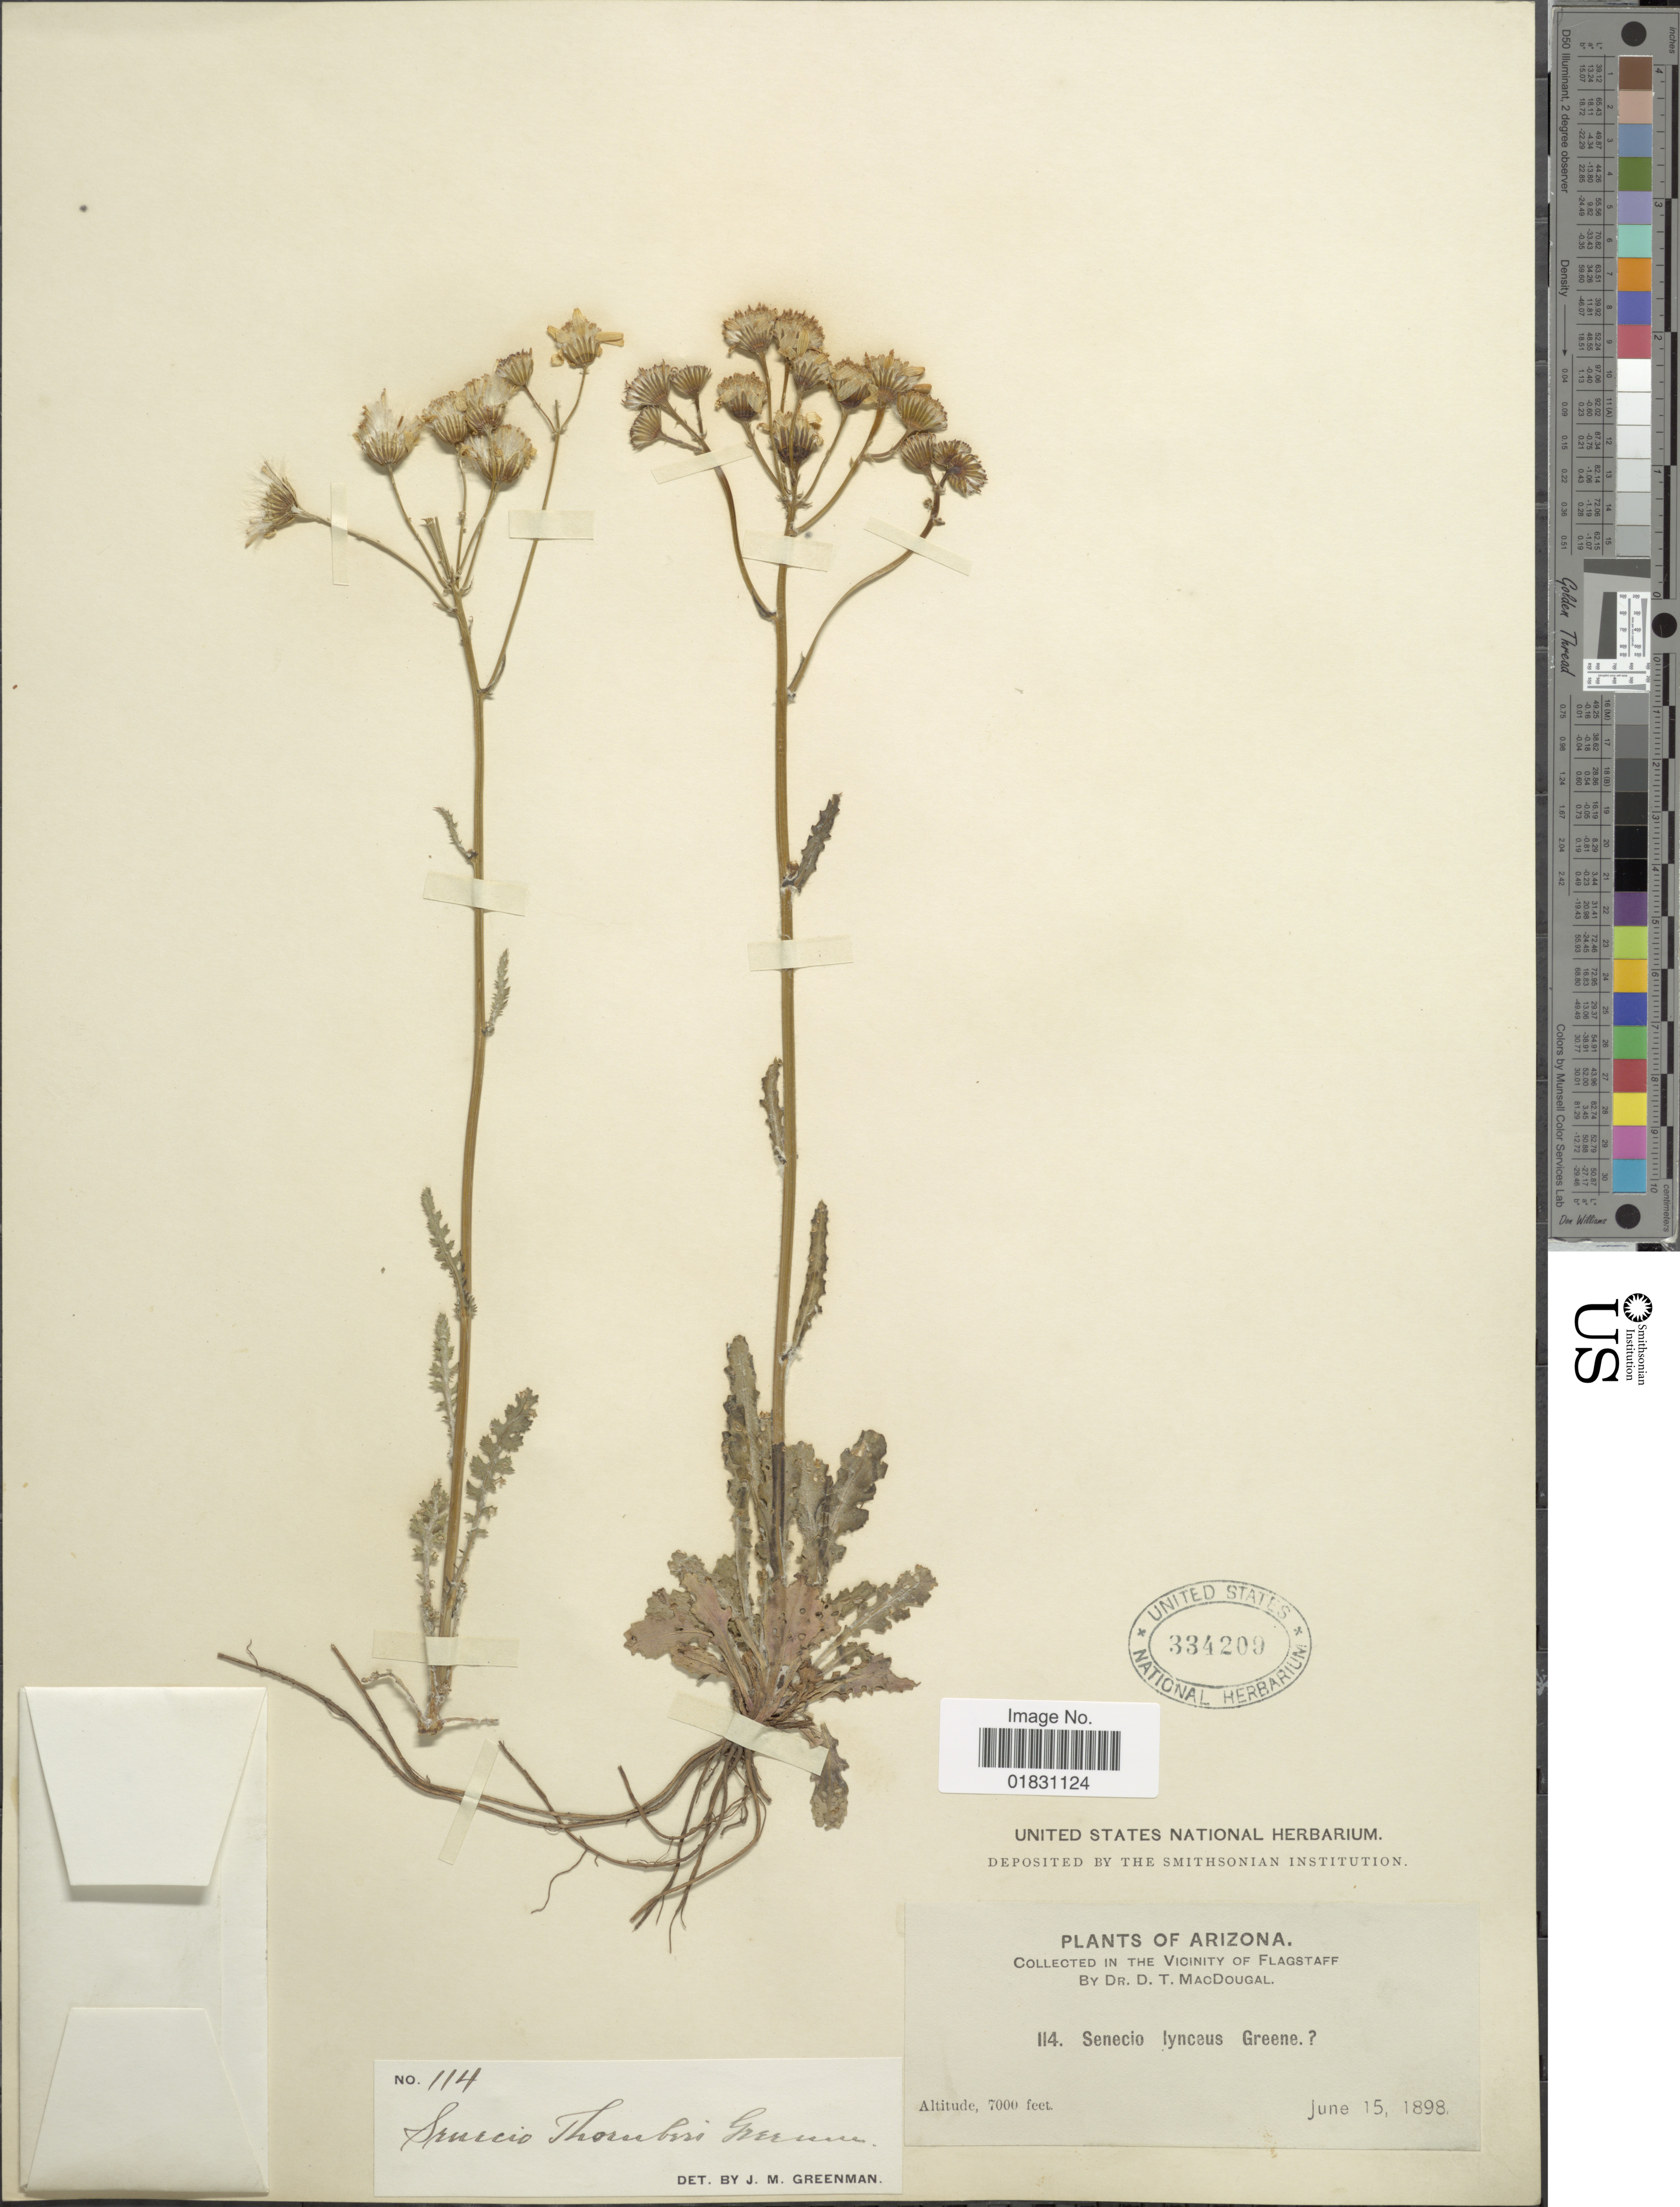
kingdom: Plantae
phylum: Tracheophyta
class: Magnoliopsida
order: Asterales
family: Asteraceae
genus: Packera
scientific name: Packera multilobata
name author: (Torr. & A. Gray) W.A. Weber & Á. Löve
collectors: D. T. MacDougal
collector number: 114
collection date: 1898-06-15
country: United States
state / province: Arizona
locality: In The Vicinity of Flagstaff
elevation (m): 2134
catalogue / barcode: US 334209